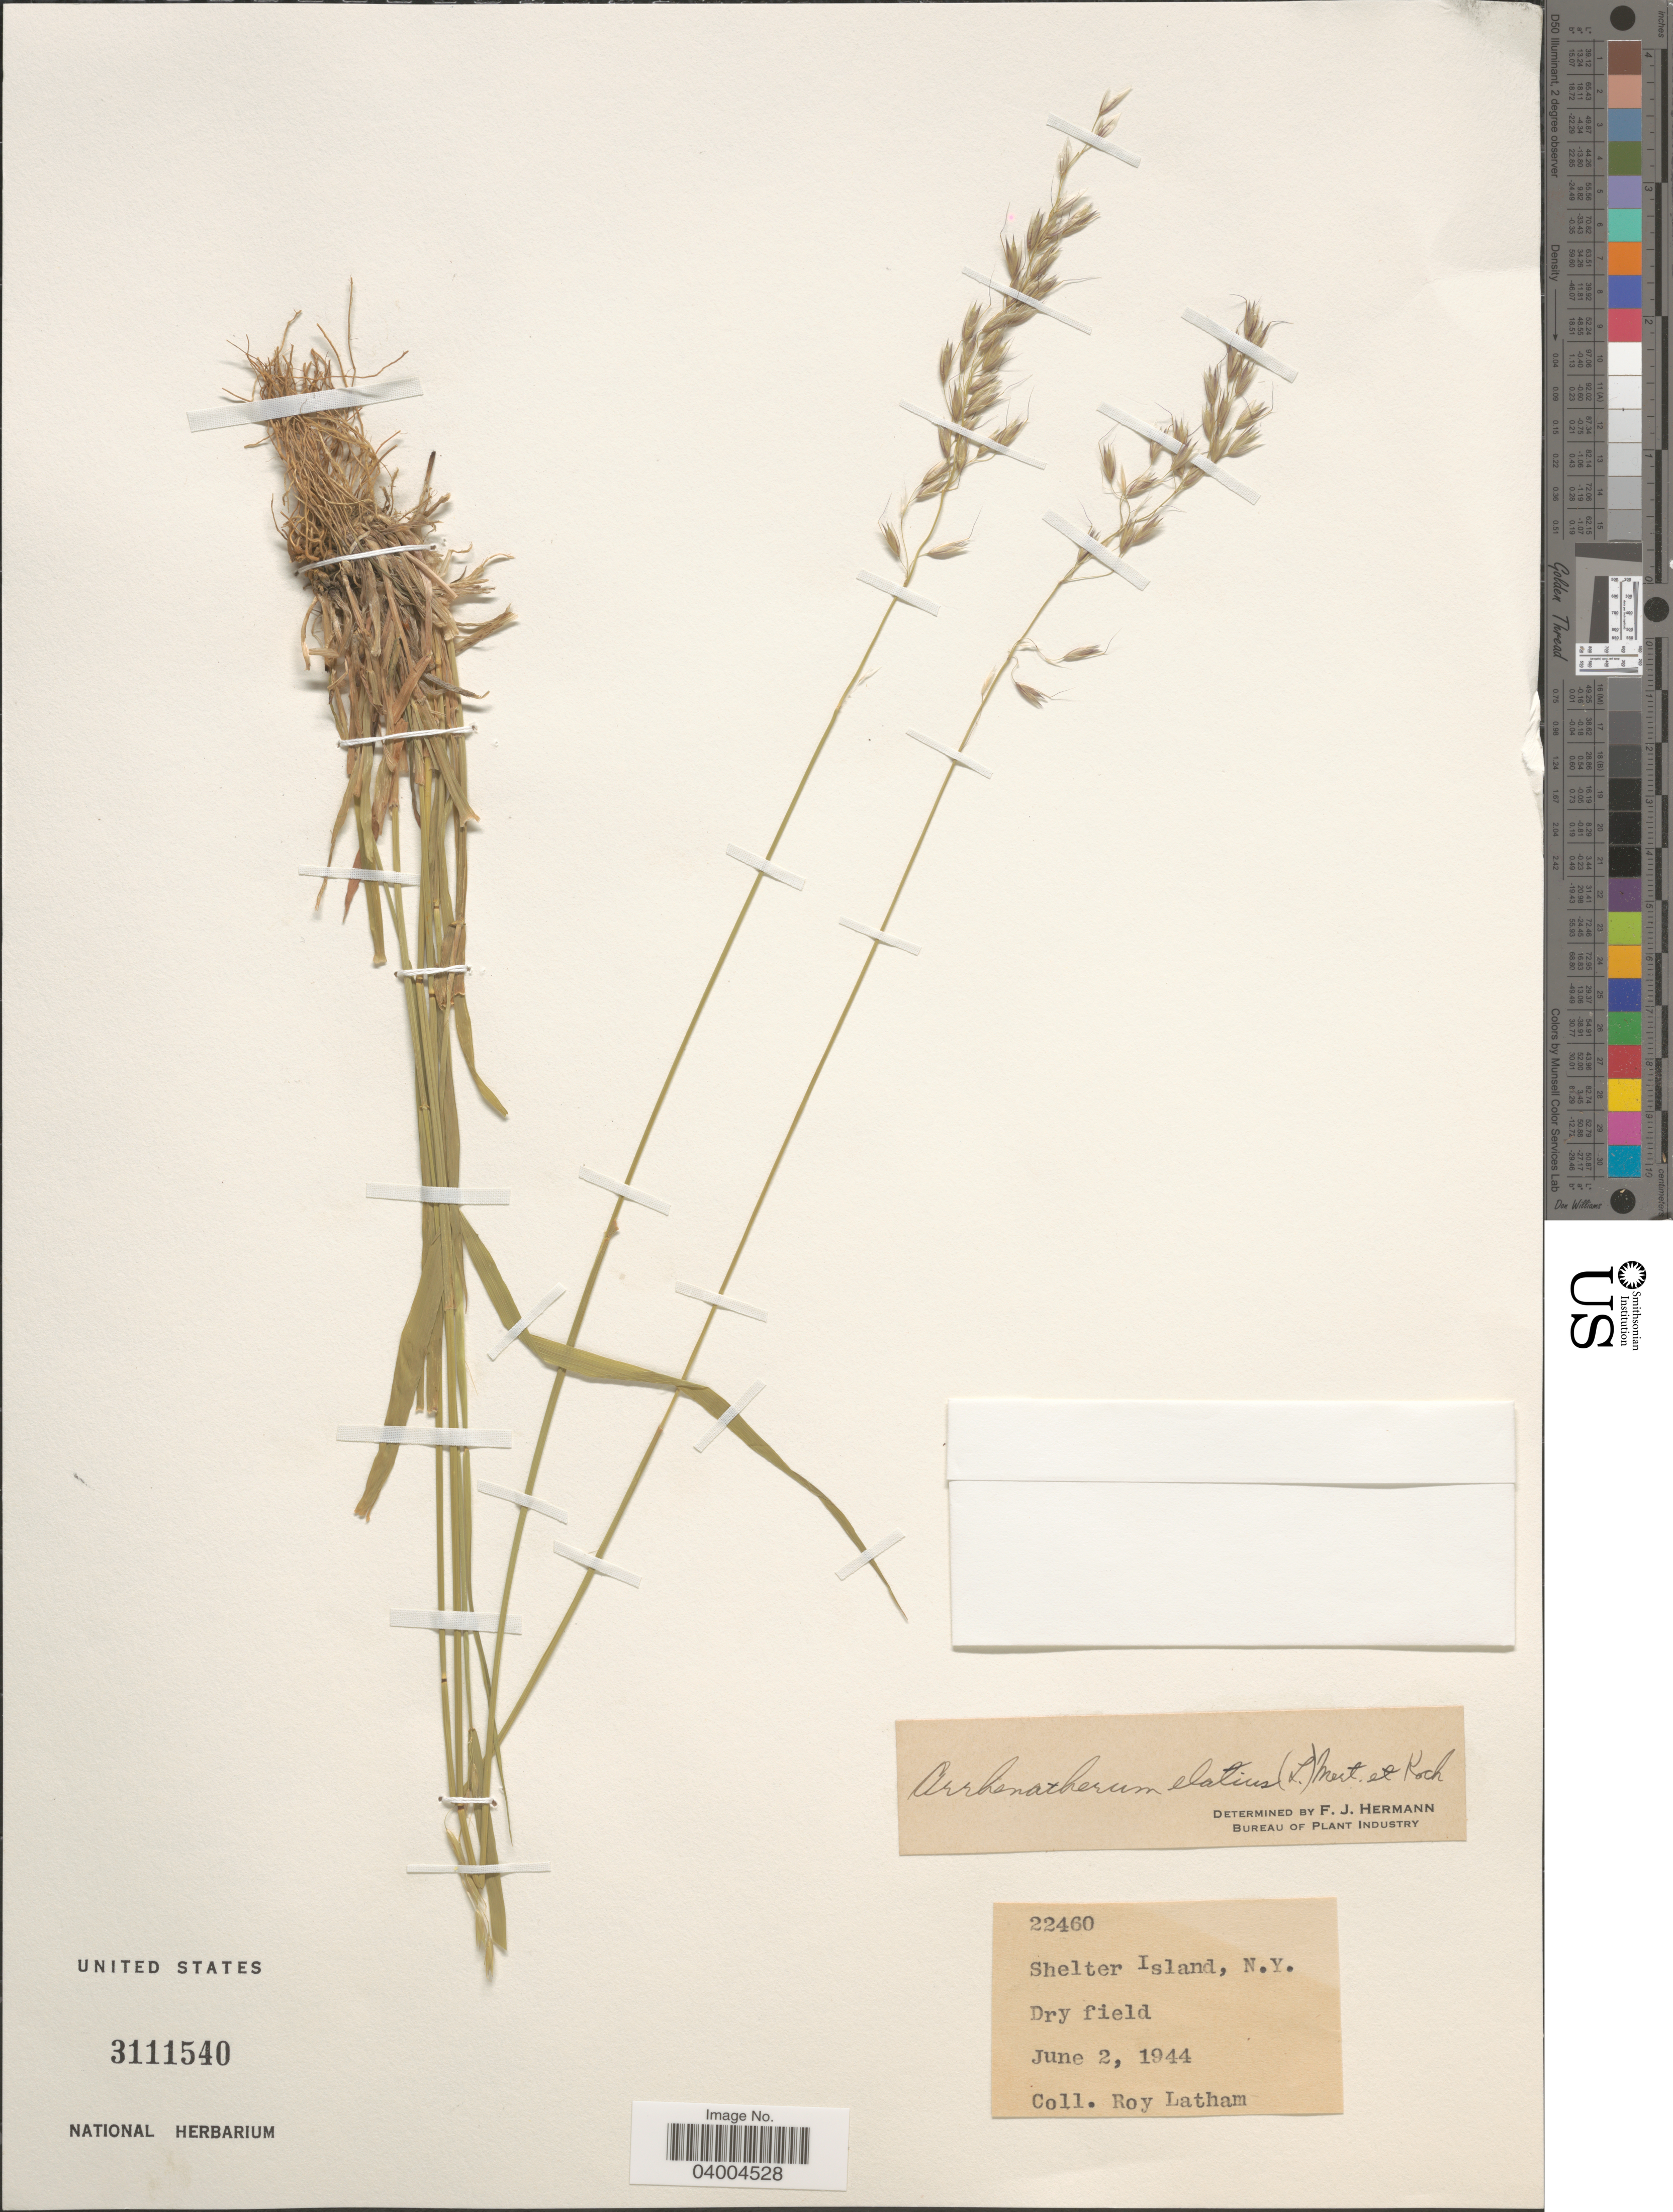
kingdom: Plantae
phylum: Tracheophyta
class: Liliopsida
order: Poales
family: Poaceae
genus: Arrhenatherum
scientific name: Arrhenatherum elatius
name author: (L.) J. Presl & C. Presl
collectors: R. Latham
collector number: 22460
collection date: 1944-06-02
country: United States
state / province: New York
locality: Shelter Island. Dry field.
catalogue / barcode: US 3111540